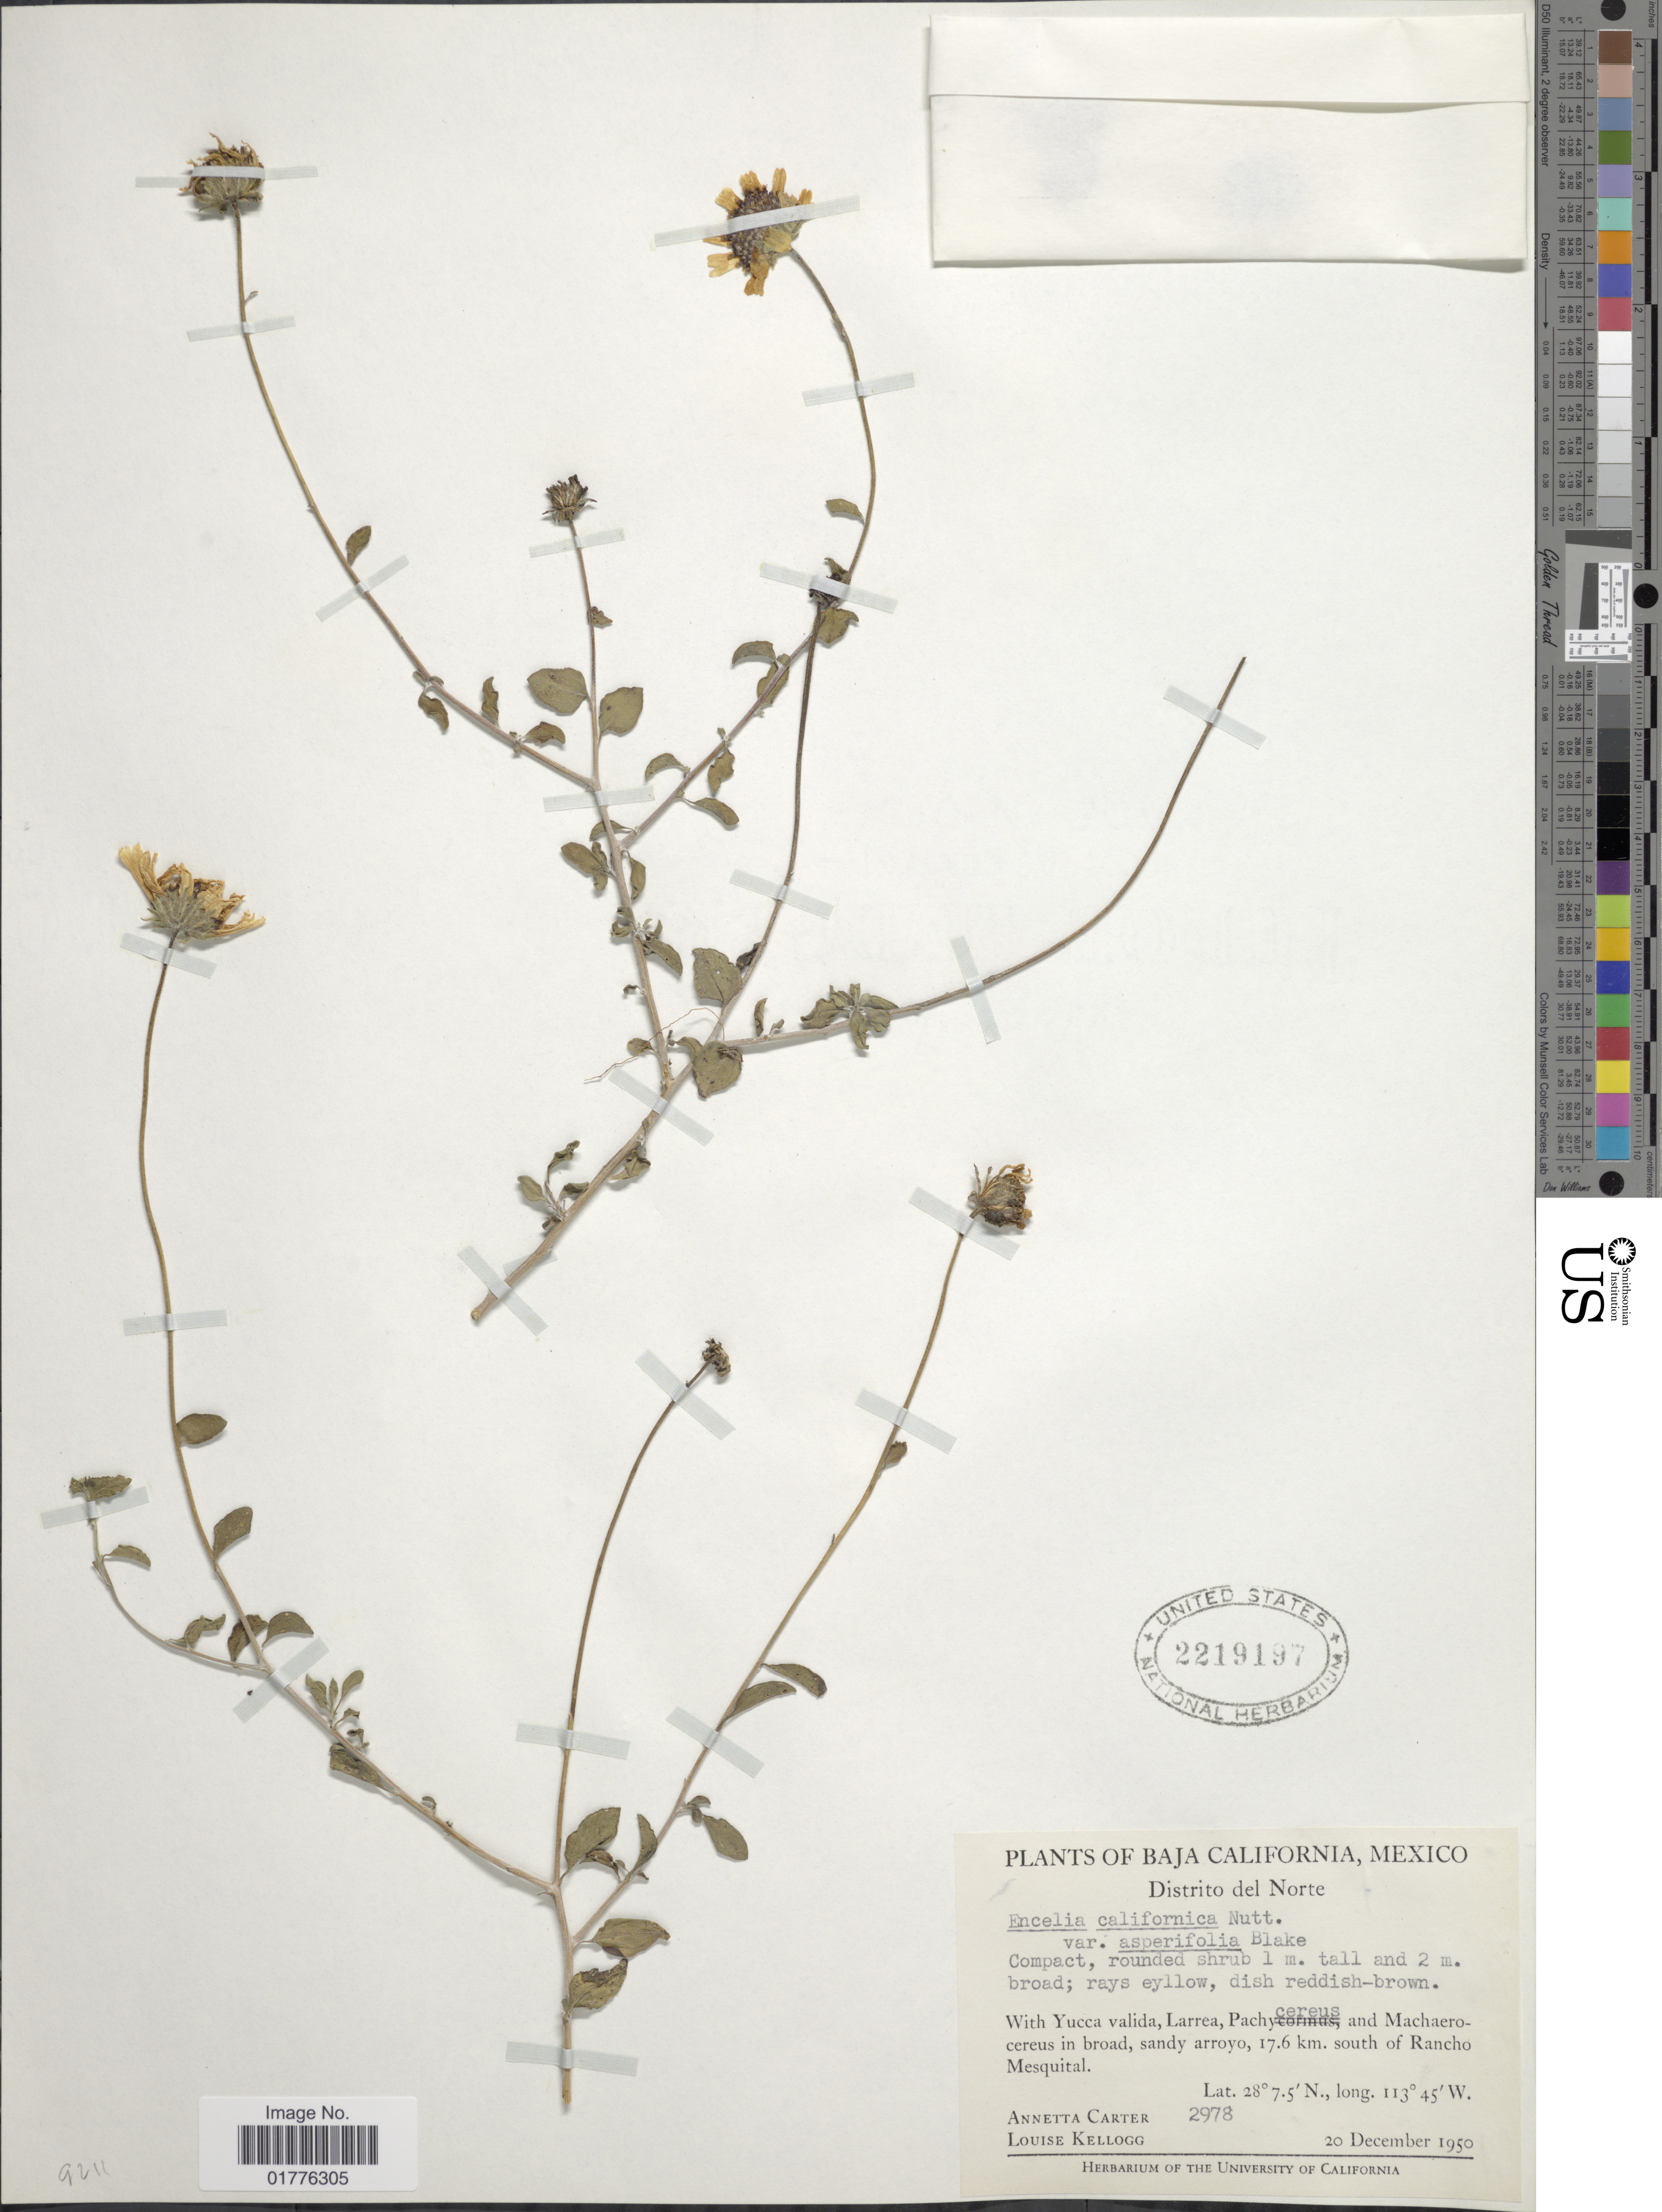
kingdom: Plantae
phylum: Tracheophyta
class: Magnoliopsida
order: Asterales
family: Asteraceae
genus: Encelia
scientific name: Encelia californica var. asperifolia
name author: S.F. Blake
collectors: A. Carter & L. Kellogg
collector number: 2978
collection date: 1950-12-20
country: Mexico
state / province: Baja California Sur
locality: With Yucca valida, Pachycereus and Machaerocereus in broad, sandy arroyo, 17.6 km. south of Rancho Mesquital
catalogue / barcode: US 2219197